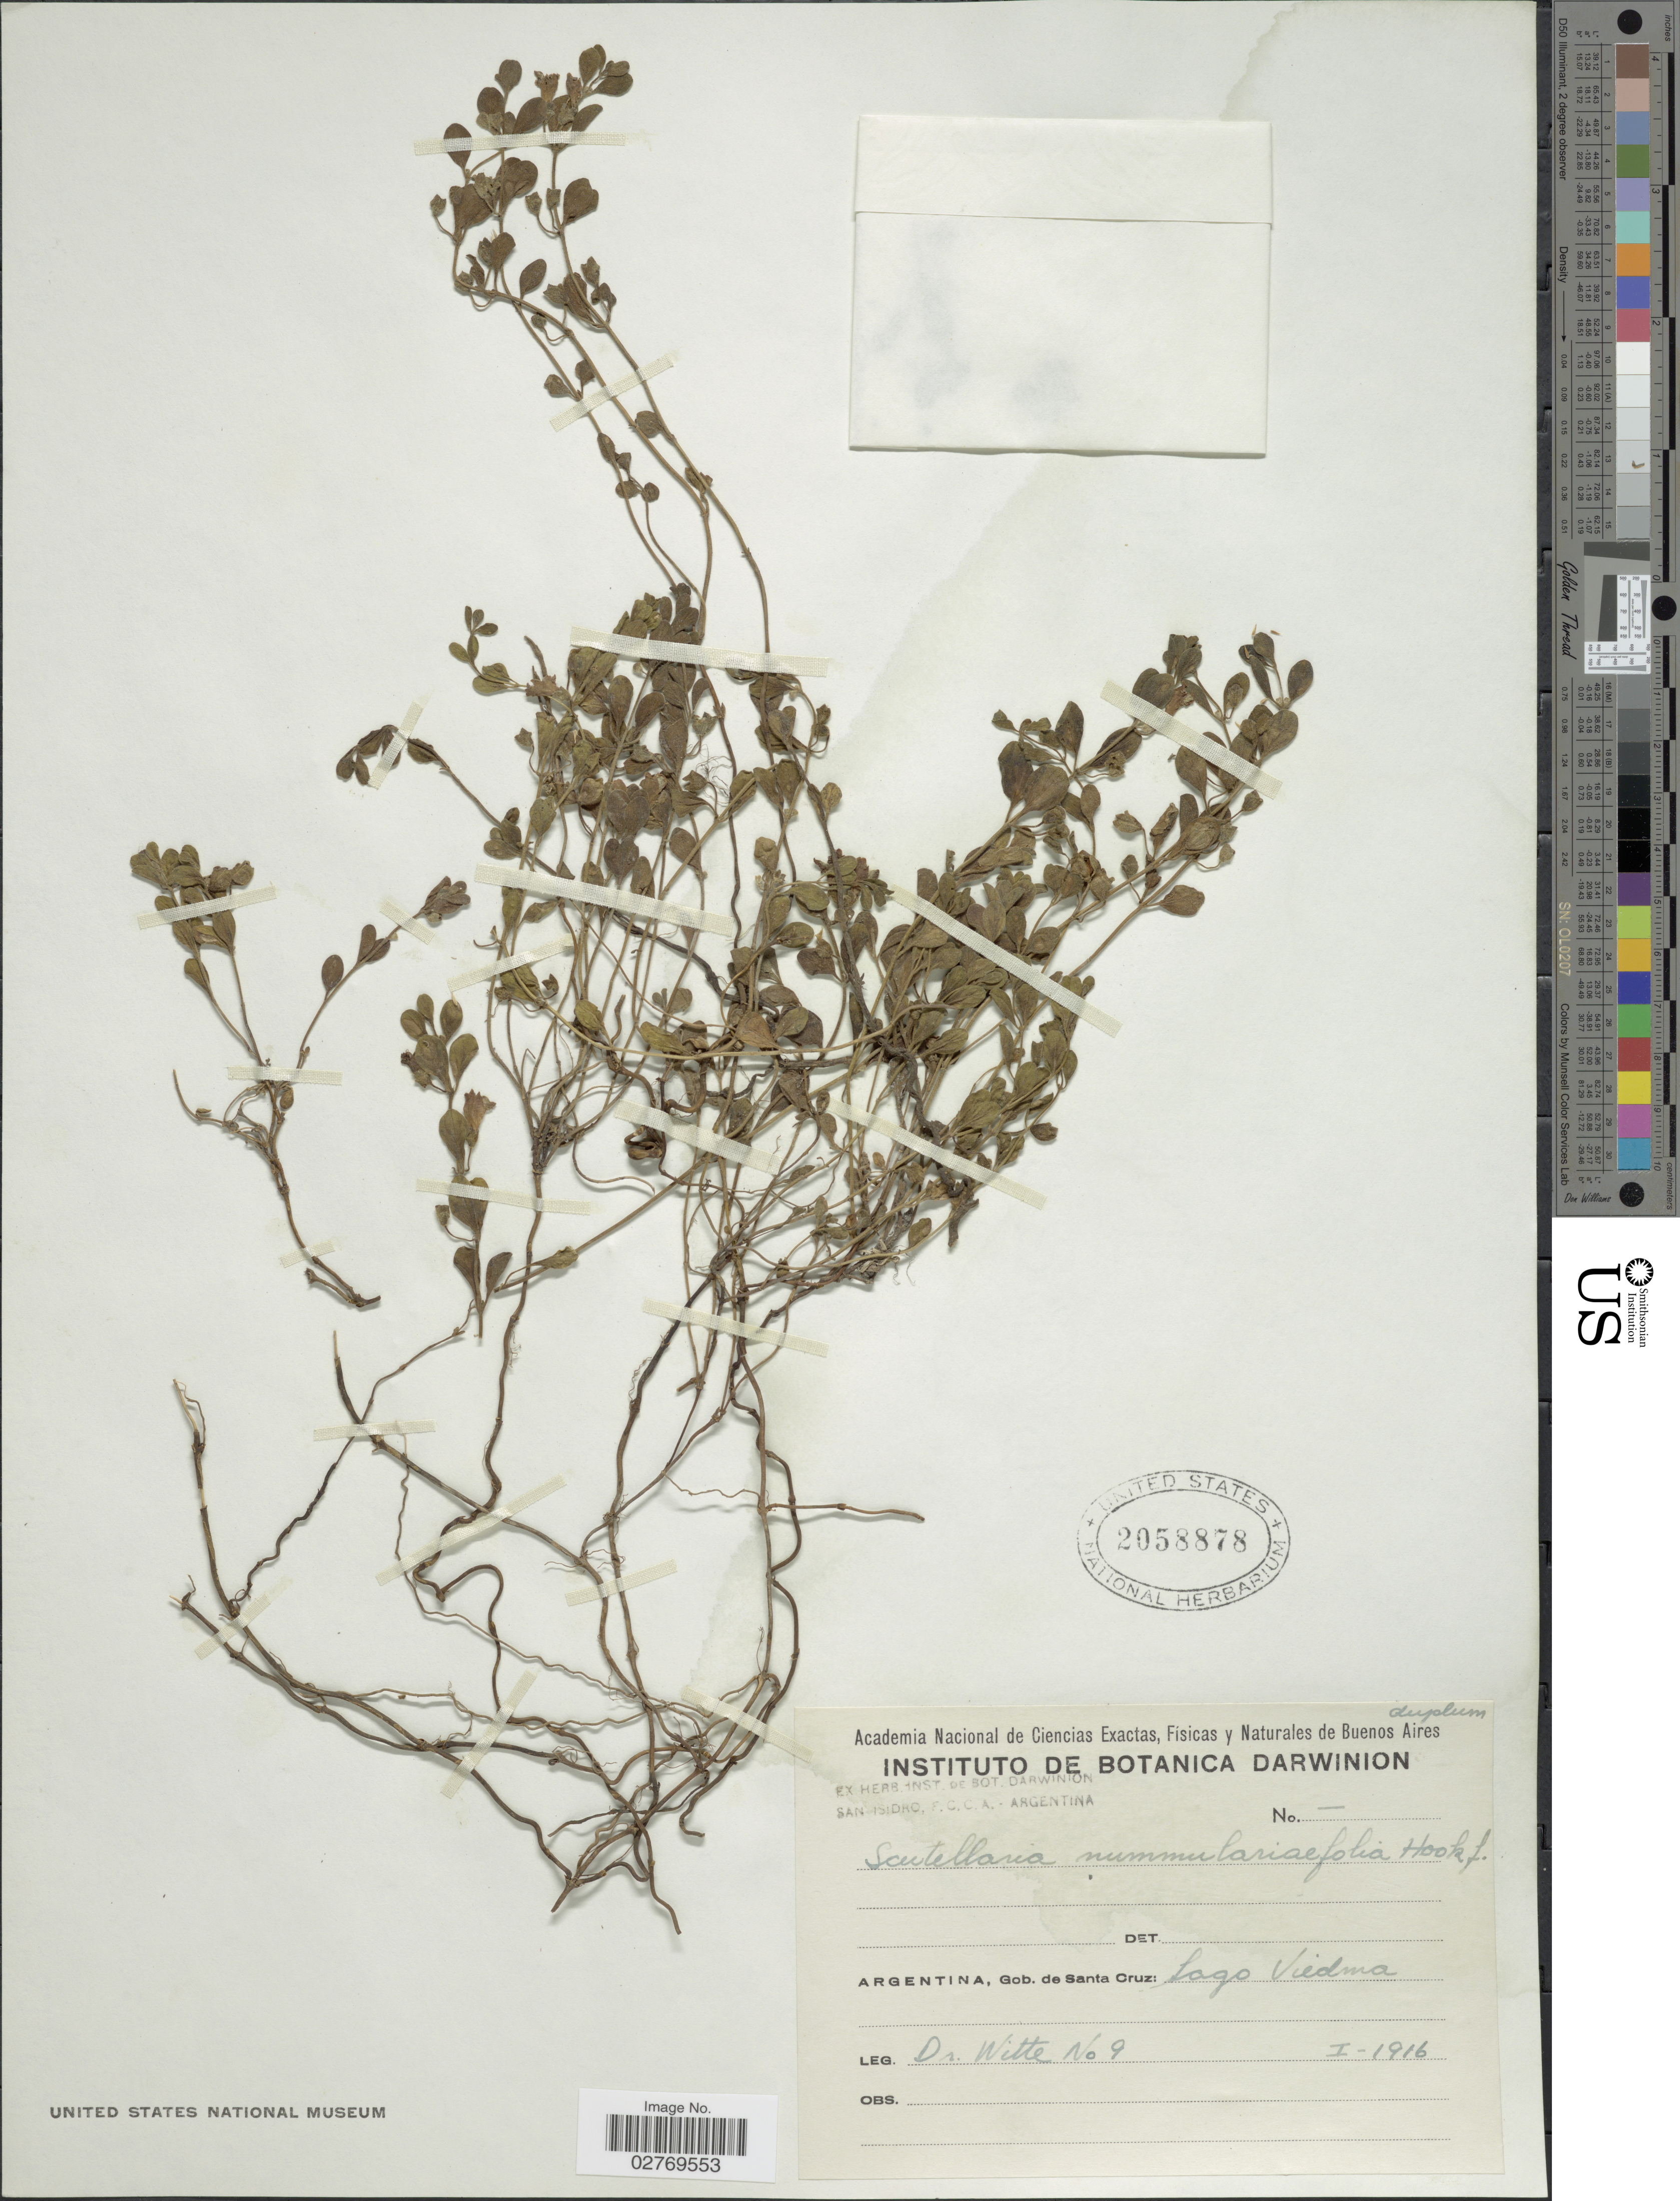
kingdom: Plantae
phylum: Tracheophyta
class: Magnoliopsida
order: Lamiales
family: Lamiaceae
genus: Scutellaria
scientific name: Scutellaria nummulariifolia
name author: Hook. f.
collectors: -. Witte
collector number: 9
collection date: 1916-01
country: Argentina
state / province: Santa Cruz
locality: Gob. de Santa Cruz: Lago Viedma.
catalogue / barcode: US 2058878